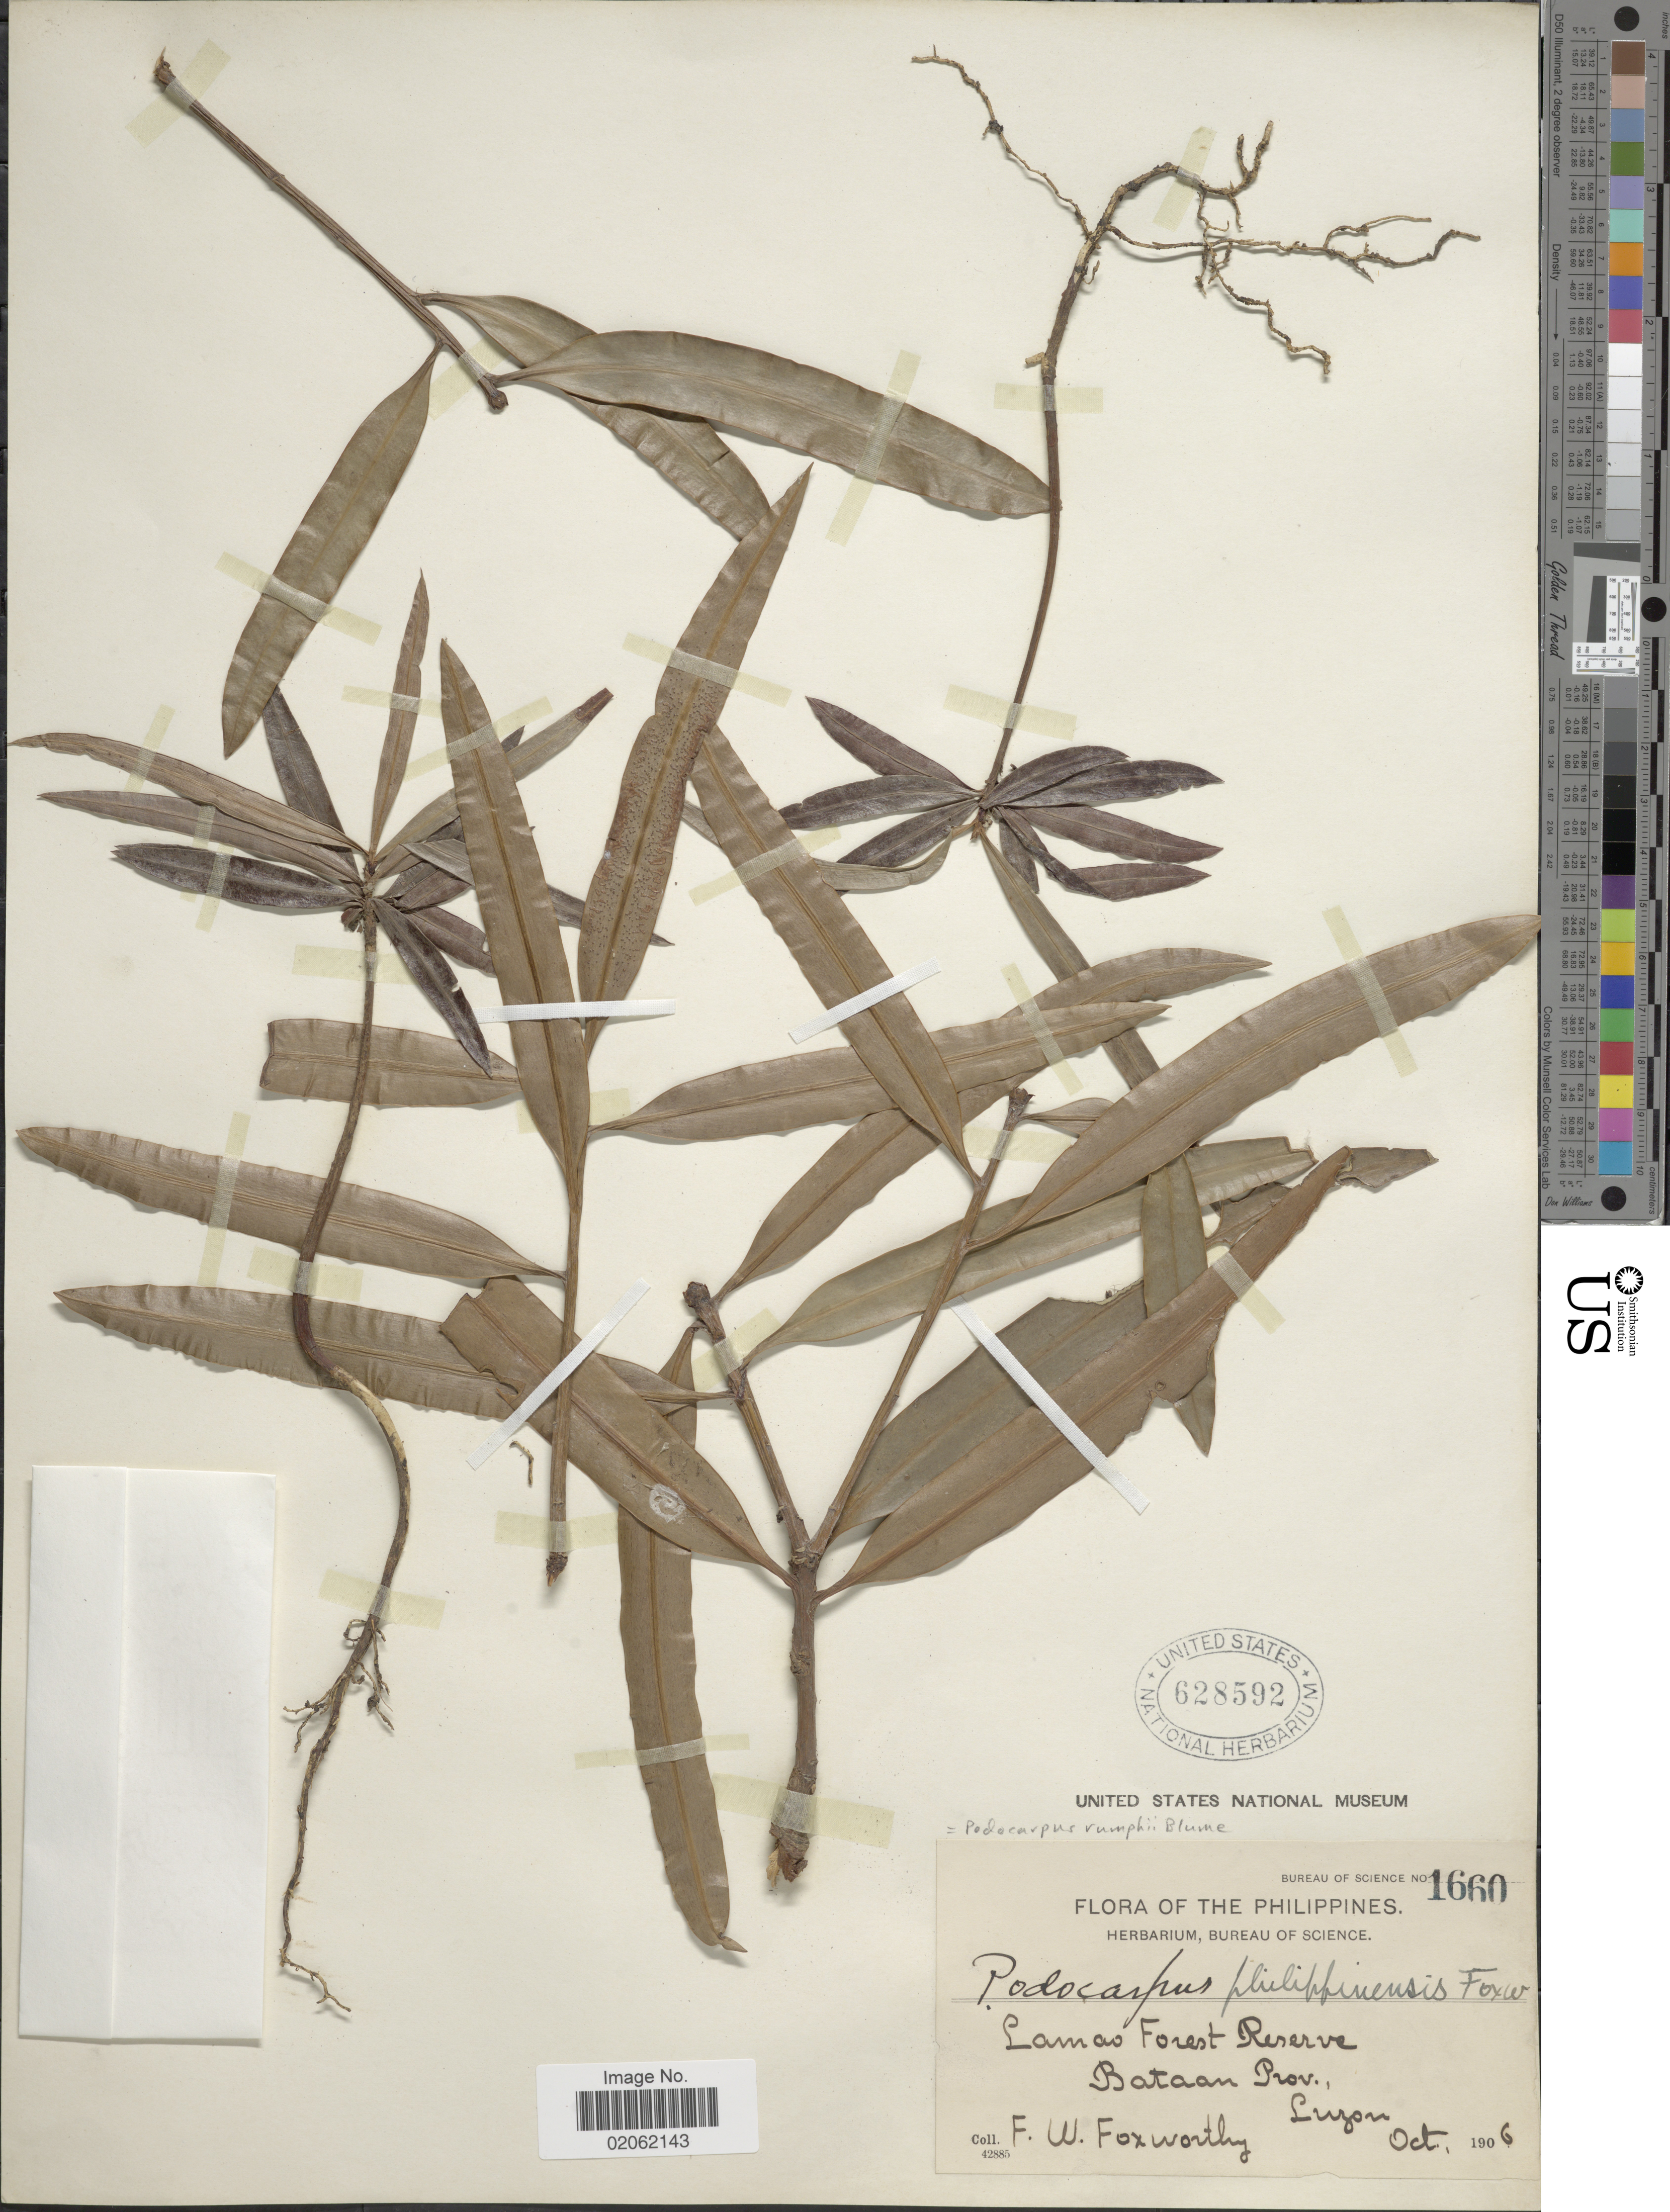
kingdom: Plantae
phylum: Tracheophyta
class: Pinopsida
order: Pinales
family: Podocarpaceae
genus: Podocarpus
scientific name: Podocarpus rumphii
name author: Blume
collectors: F. W. Foxworthy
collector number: Bureau of Science 1660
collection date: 1906-10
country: Philippines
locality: Lamao Forest Reserve, Bataan Prov., Luzon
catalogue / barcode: US 628592